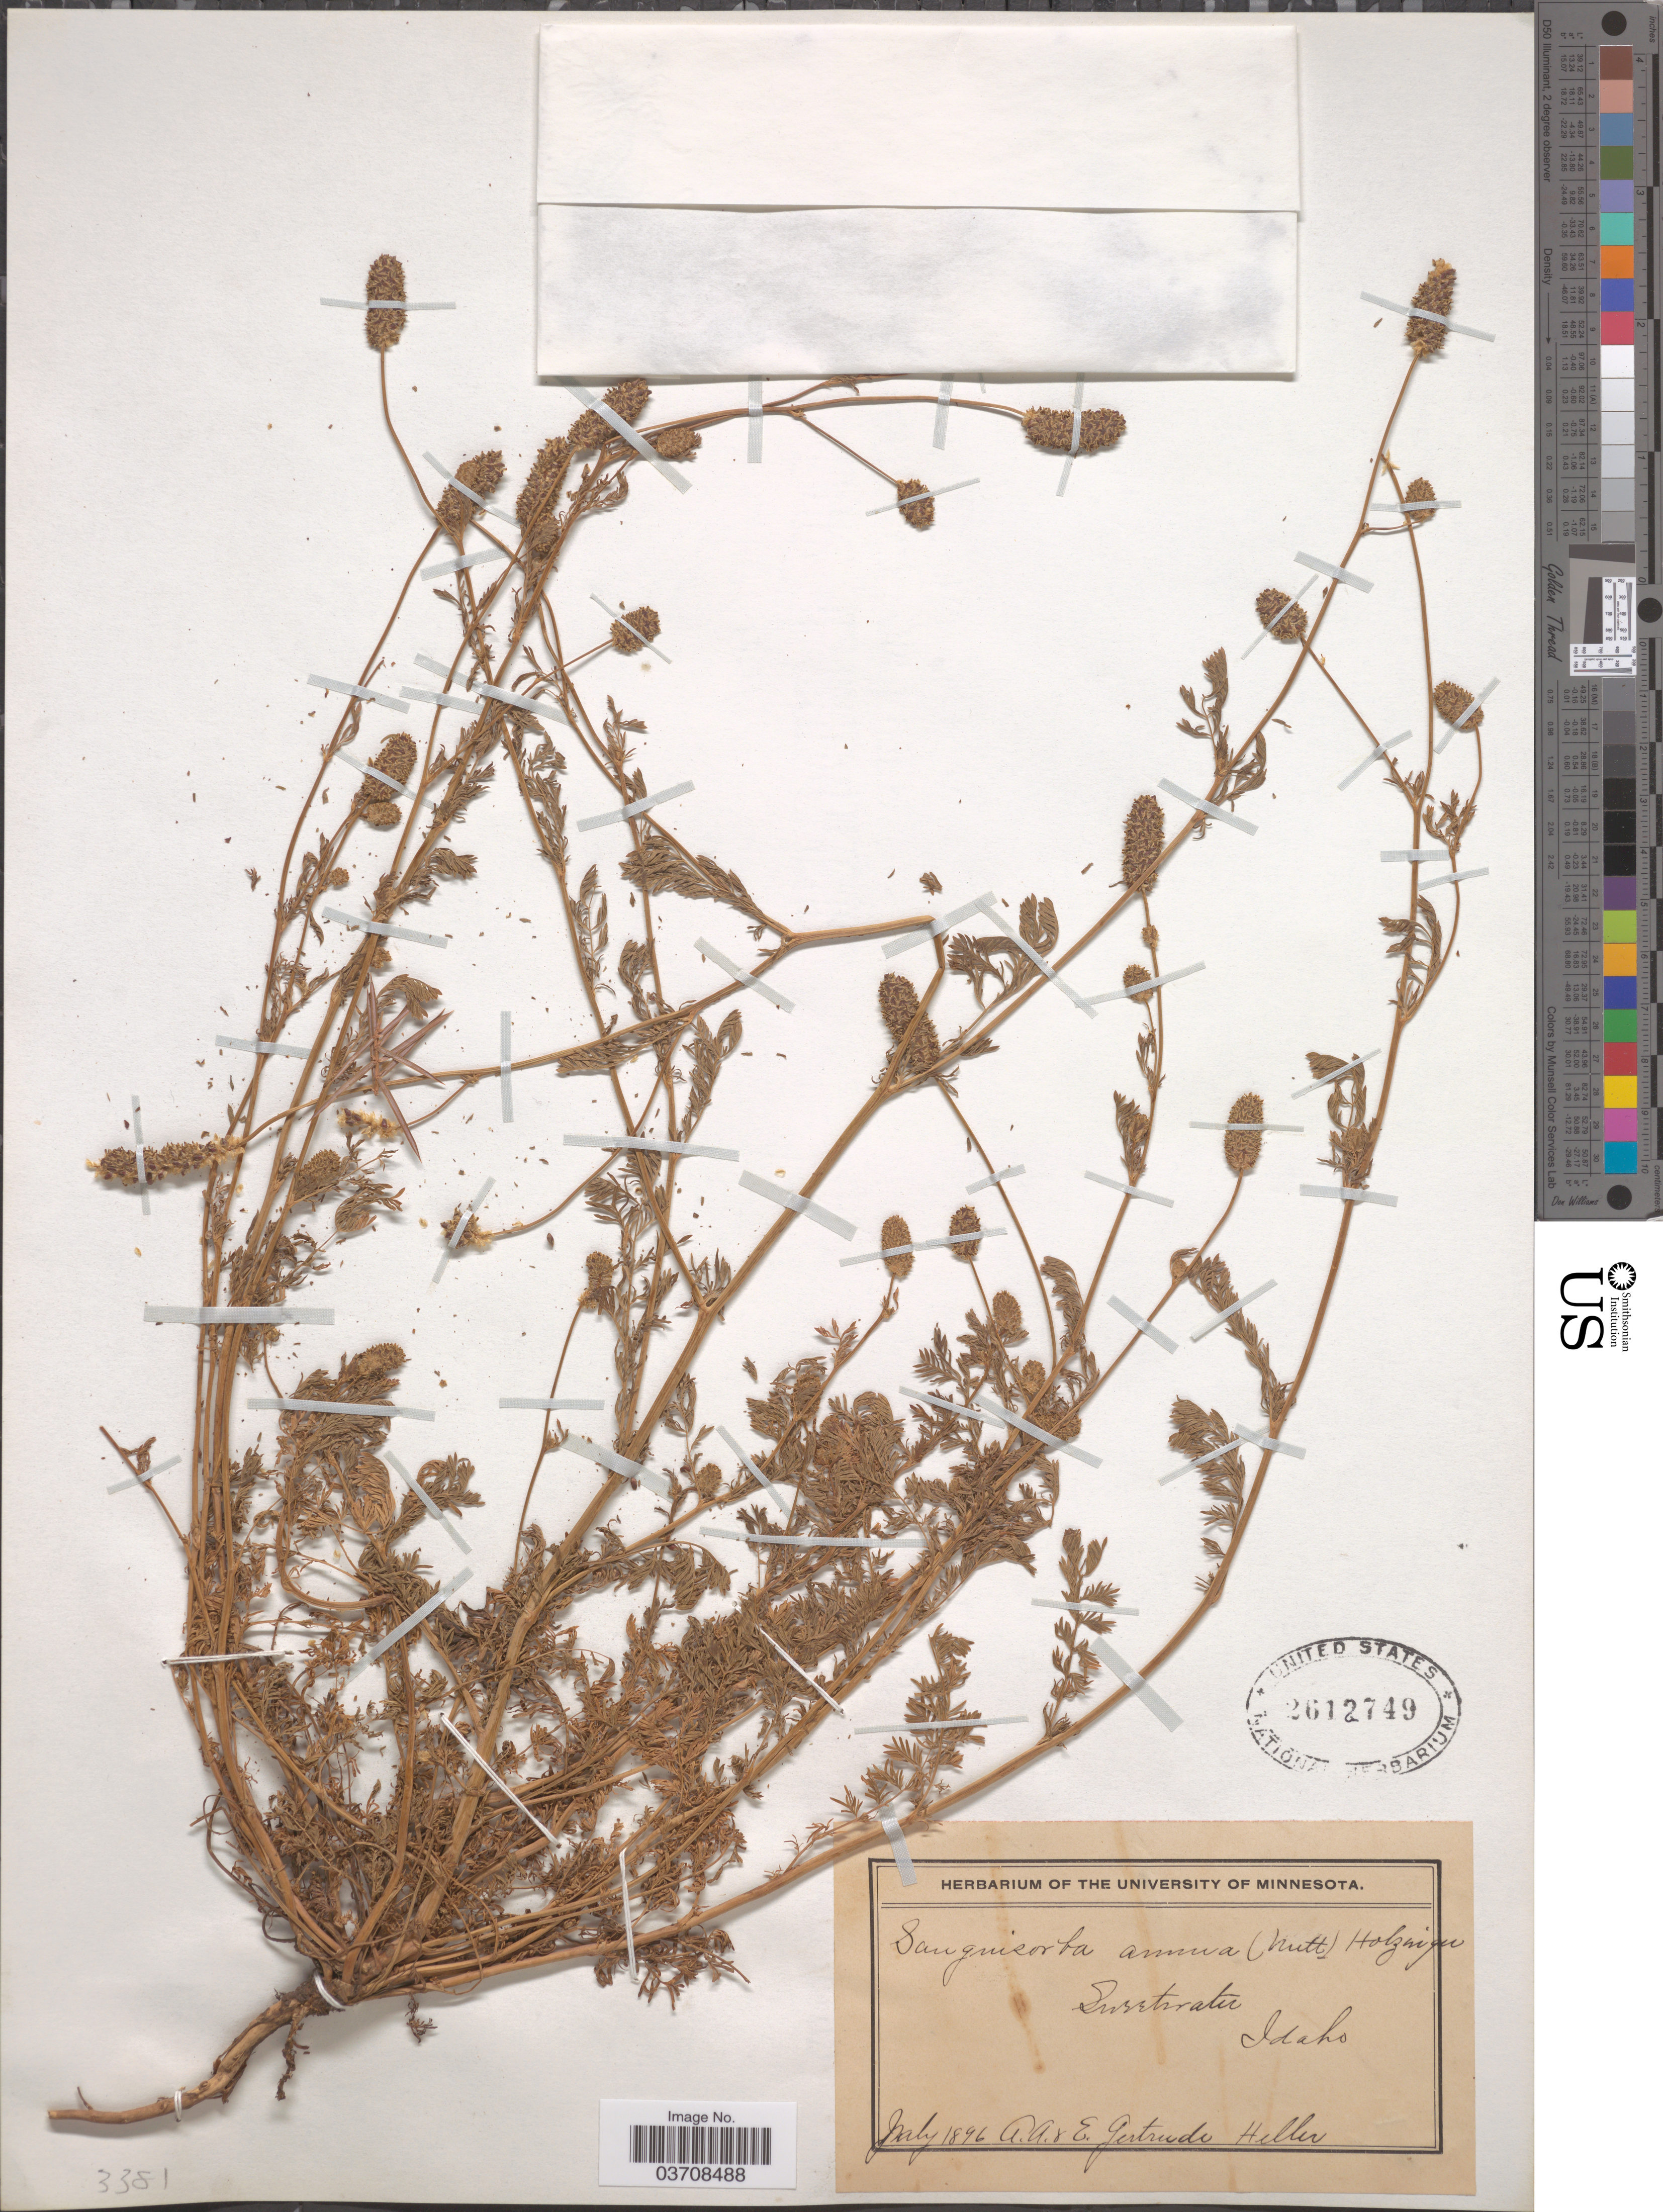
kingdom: Plantae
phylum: Tracheophyta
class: Magnoliopsida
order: Rosales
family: Rosaceae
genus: Sanguisorba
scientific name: Sanguisorba annua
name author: (Nutt. ex Hook.) Torr. & A. Gray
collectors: A. A. Heller & E. G. Heller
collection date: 1896-07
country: United States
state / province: Idaho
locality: Sweetwater.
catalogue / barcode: US 2612749